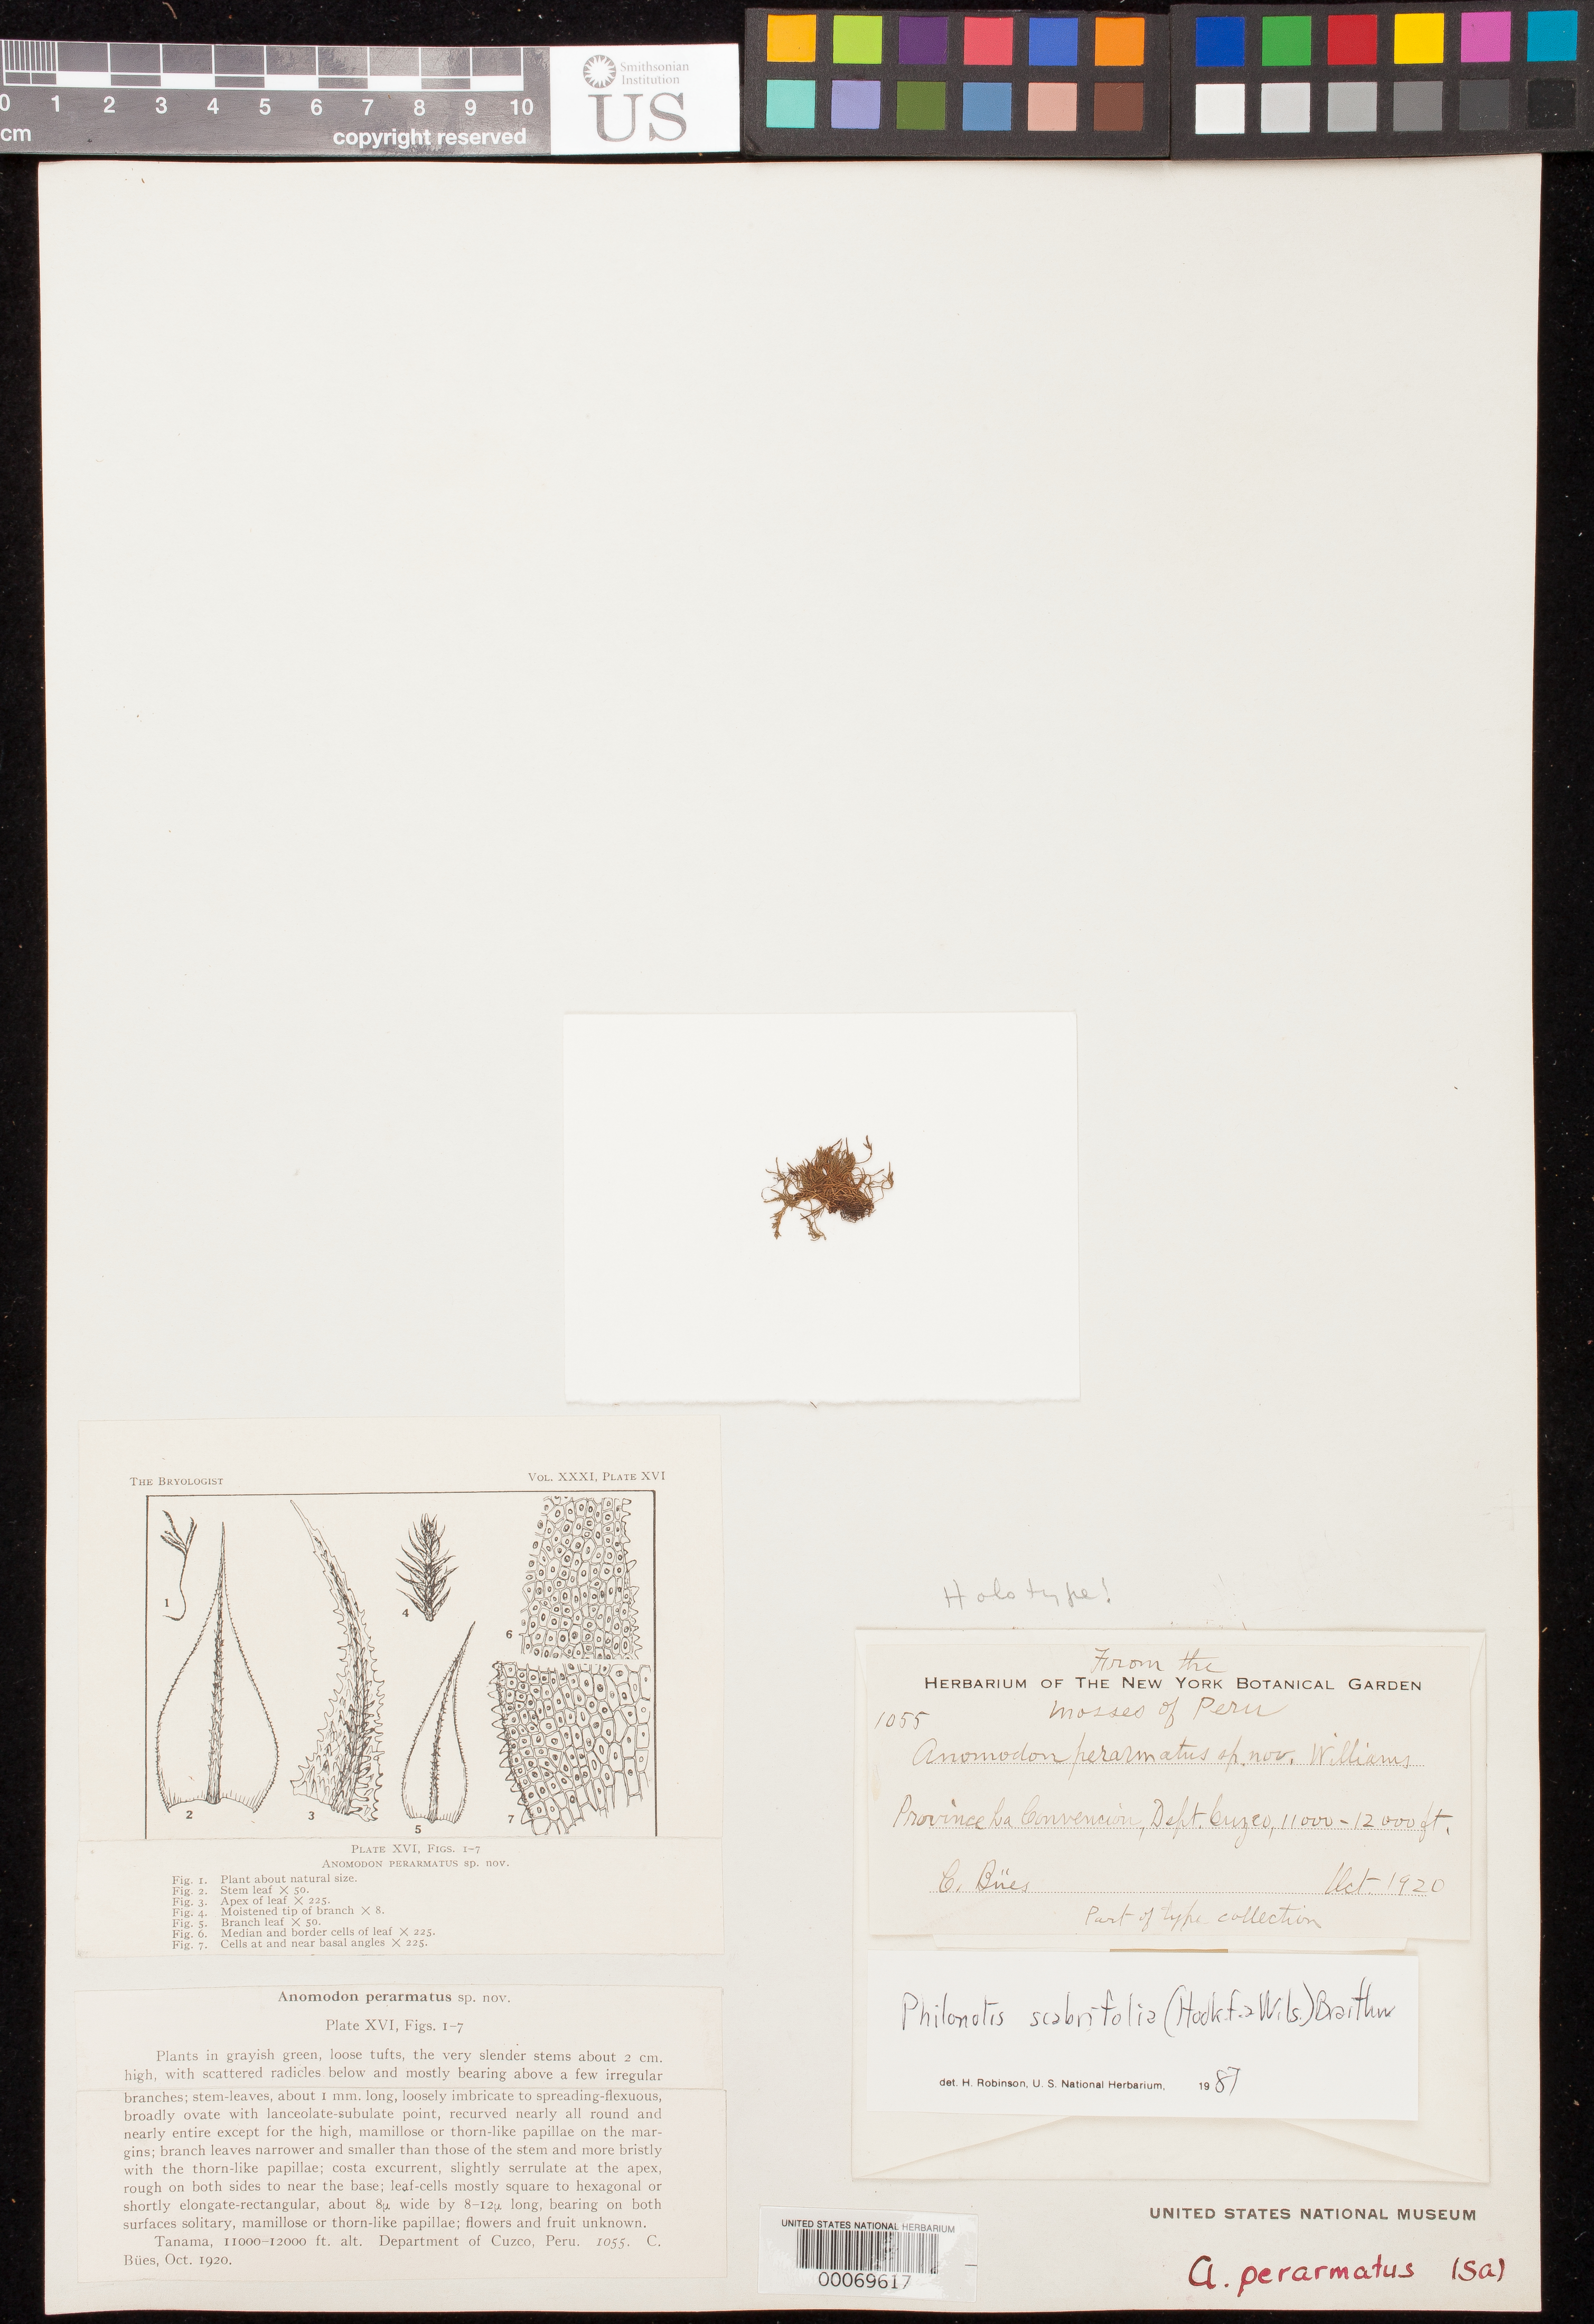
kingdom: Plantae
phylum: Bryophyta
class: Bryopsida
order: Hypnales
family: Anomodontaceae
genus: Anomodon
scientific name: Anomodon perarmatus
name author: R.S. Williams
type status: Holotype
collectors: C. Bues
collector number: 1055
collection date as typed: Oct 1920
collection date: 1920-10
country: Peru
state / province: Cusco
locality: Tanama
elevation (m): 3353